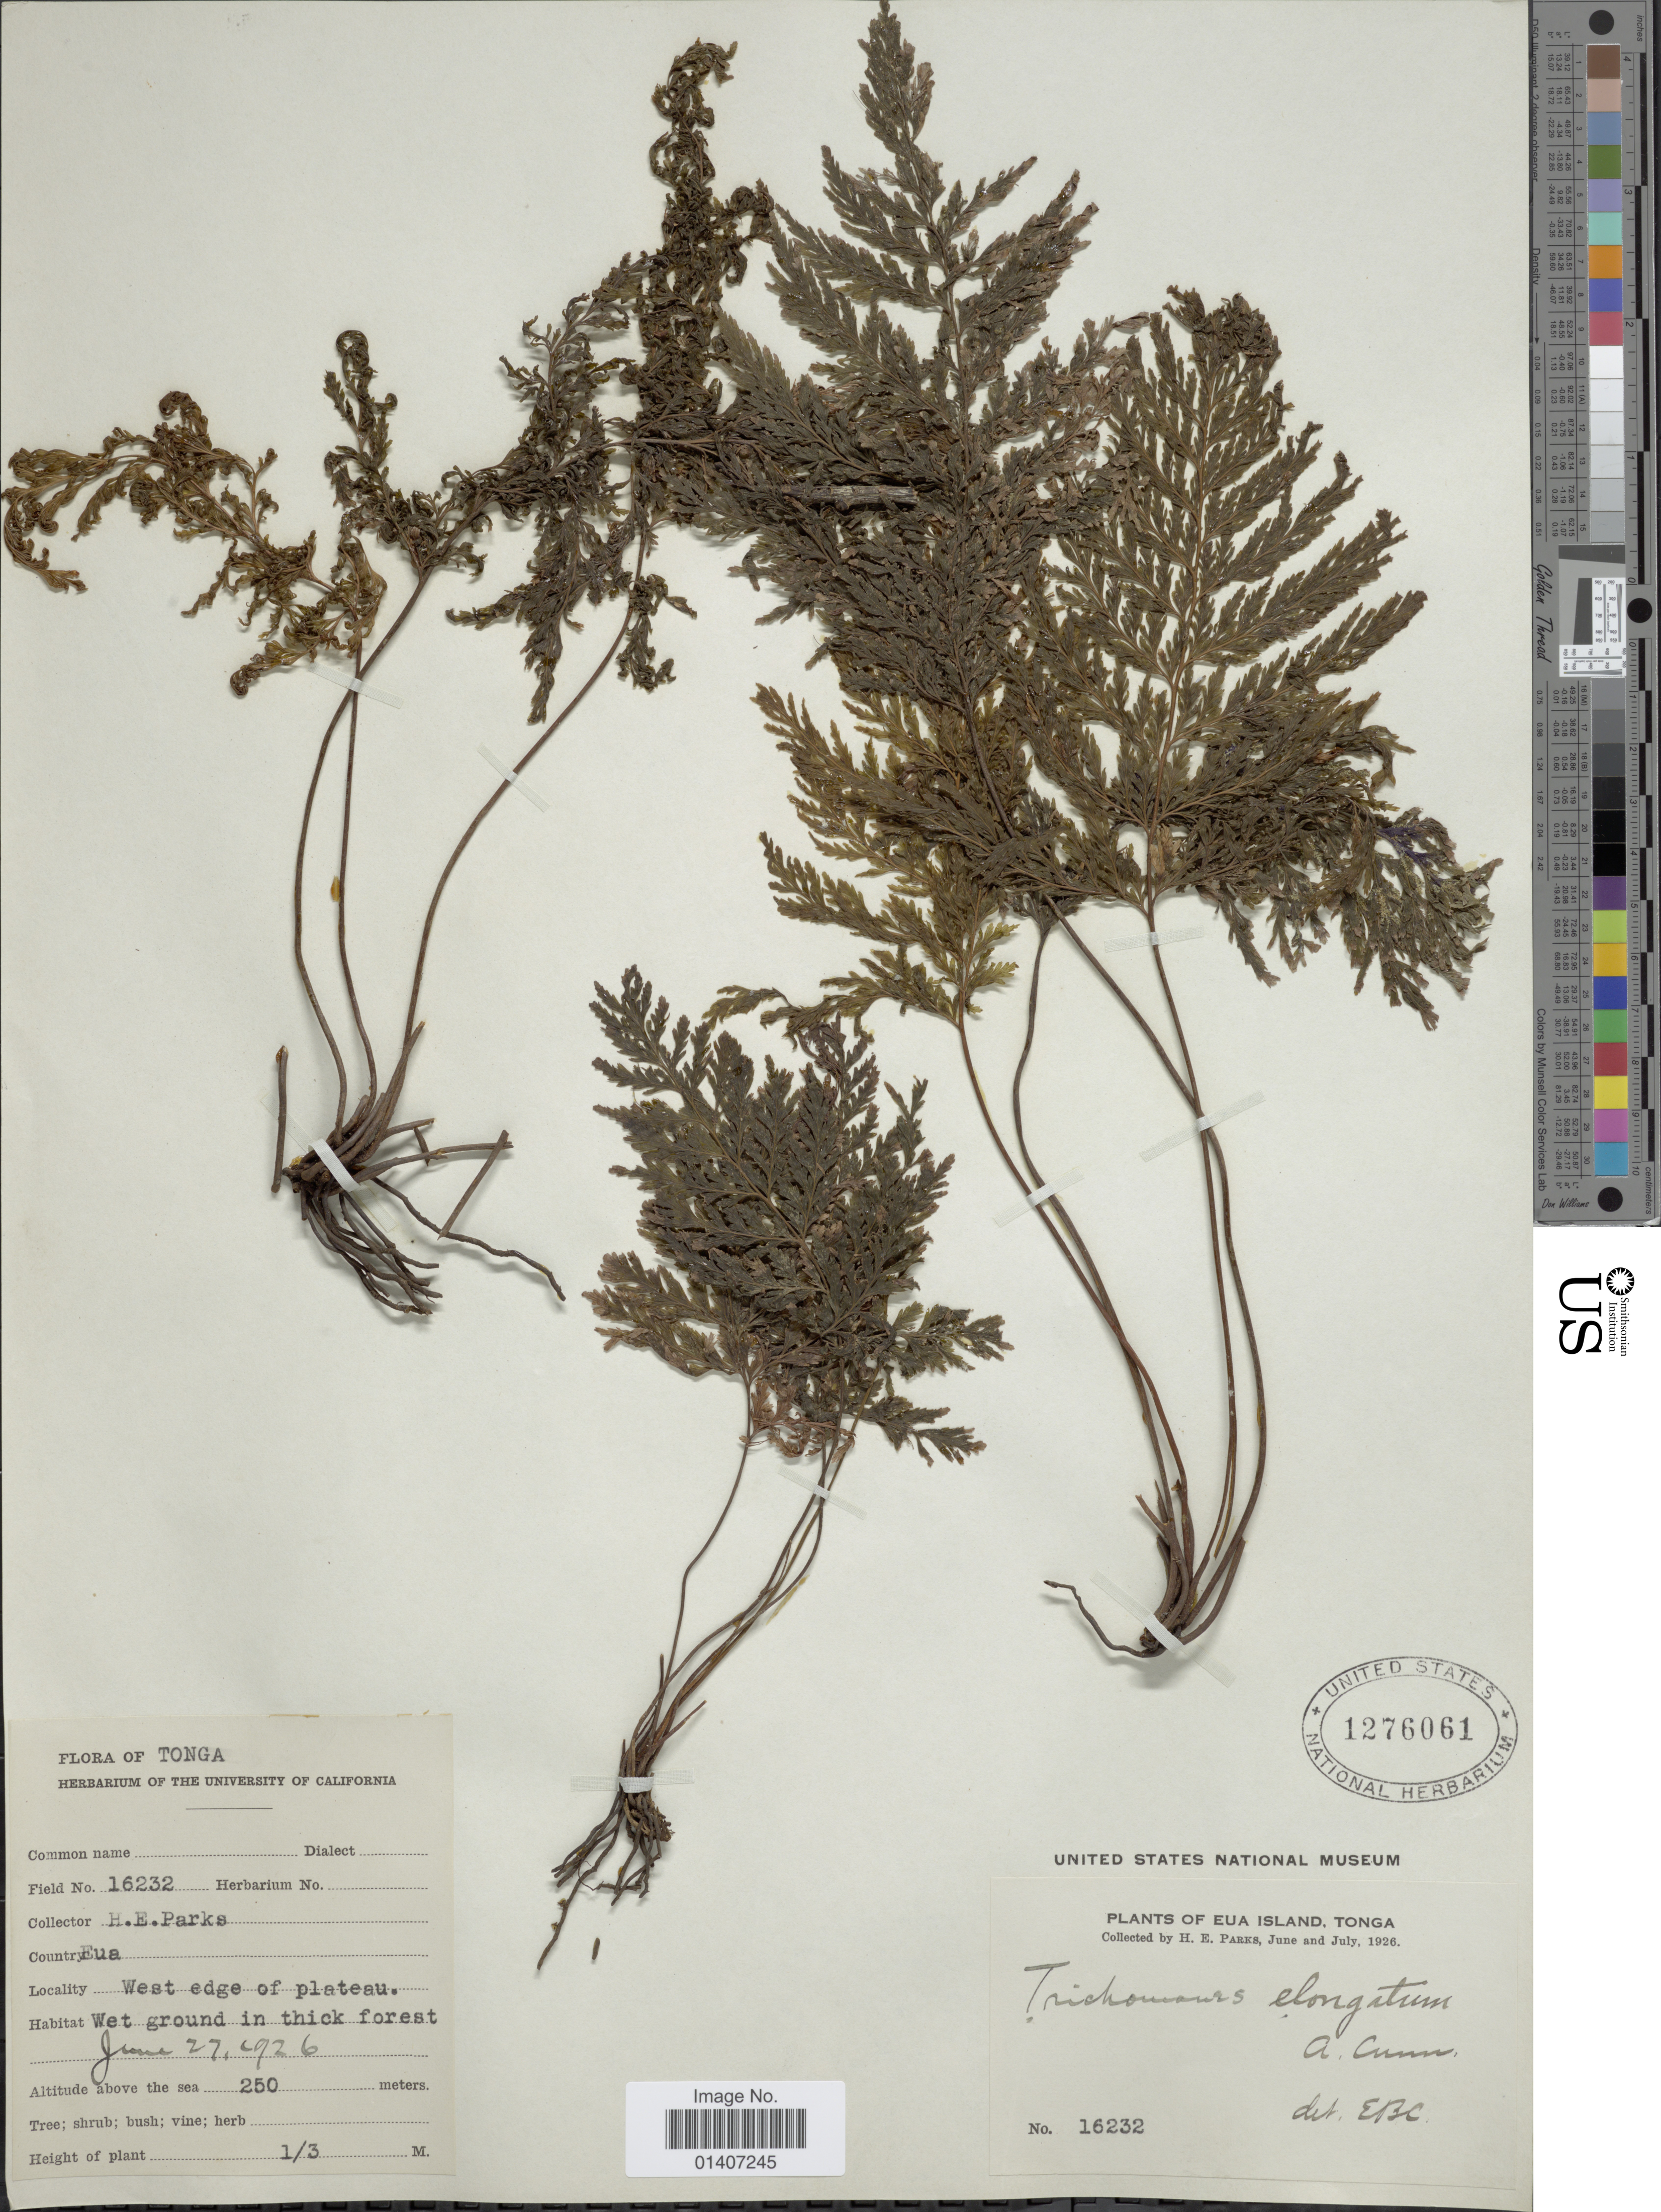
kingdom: Plantae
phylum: Tracheophyta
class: Polypodiopsida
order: Hymenophyllales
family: Hymenophyllaceae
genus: Abrodictyum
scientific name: Abrodictyum elongatum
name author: (A. Cunn.) Ebihara & K. Iwats.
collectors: H. E. Parks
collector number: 16232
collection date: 1926-06-27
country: Tonga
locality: West edge of plateau wet ground, Eu Island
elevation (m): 250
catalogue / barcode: US 1276061